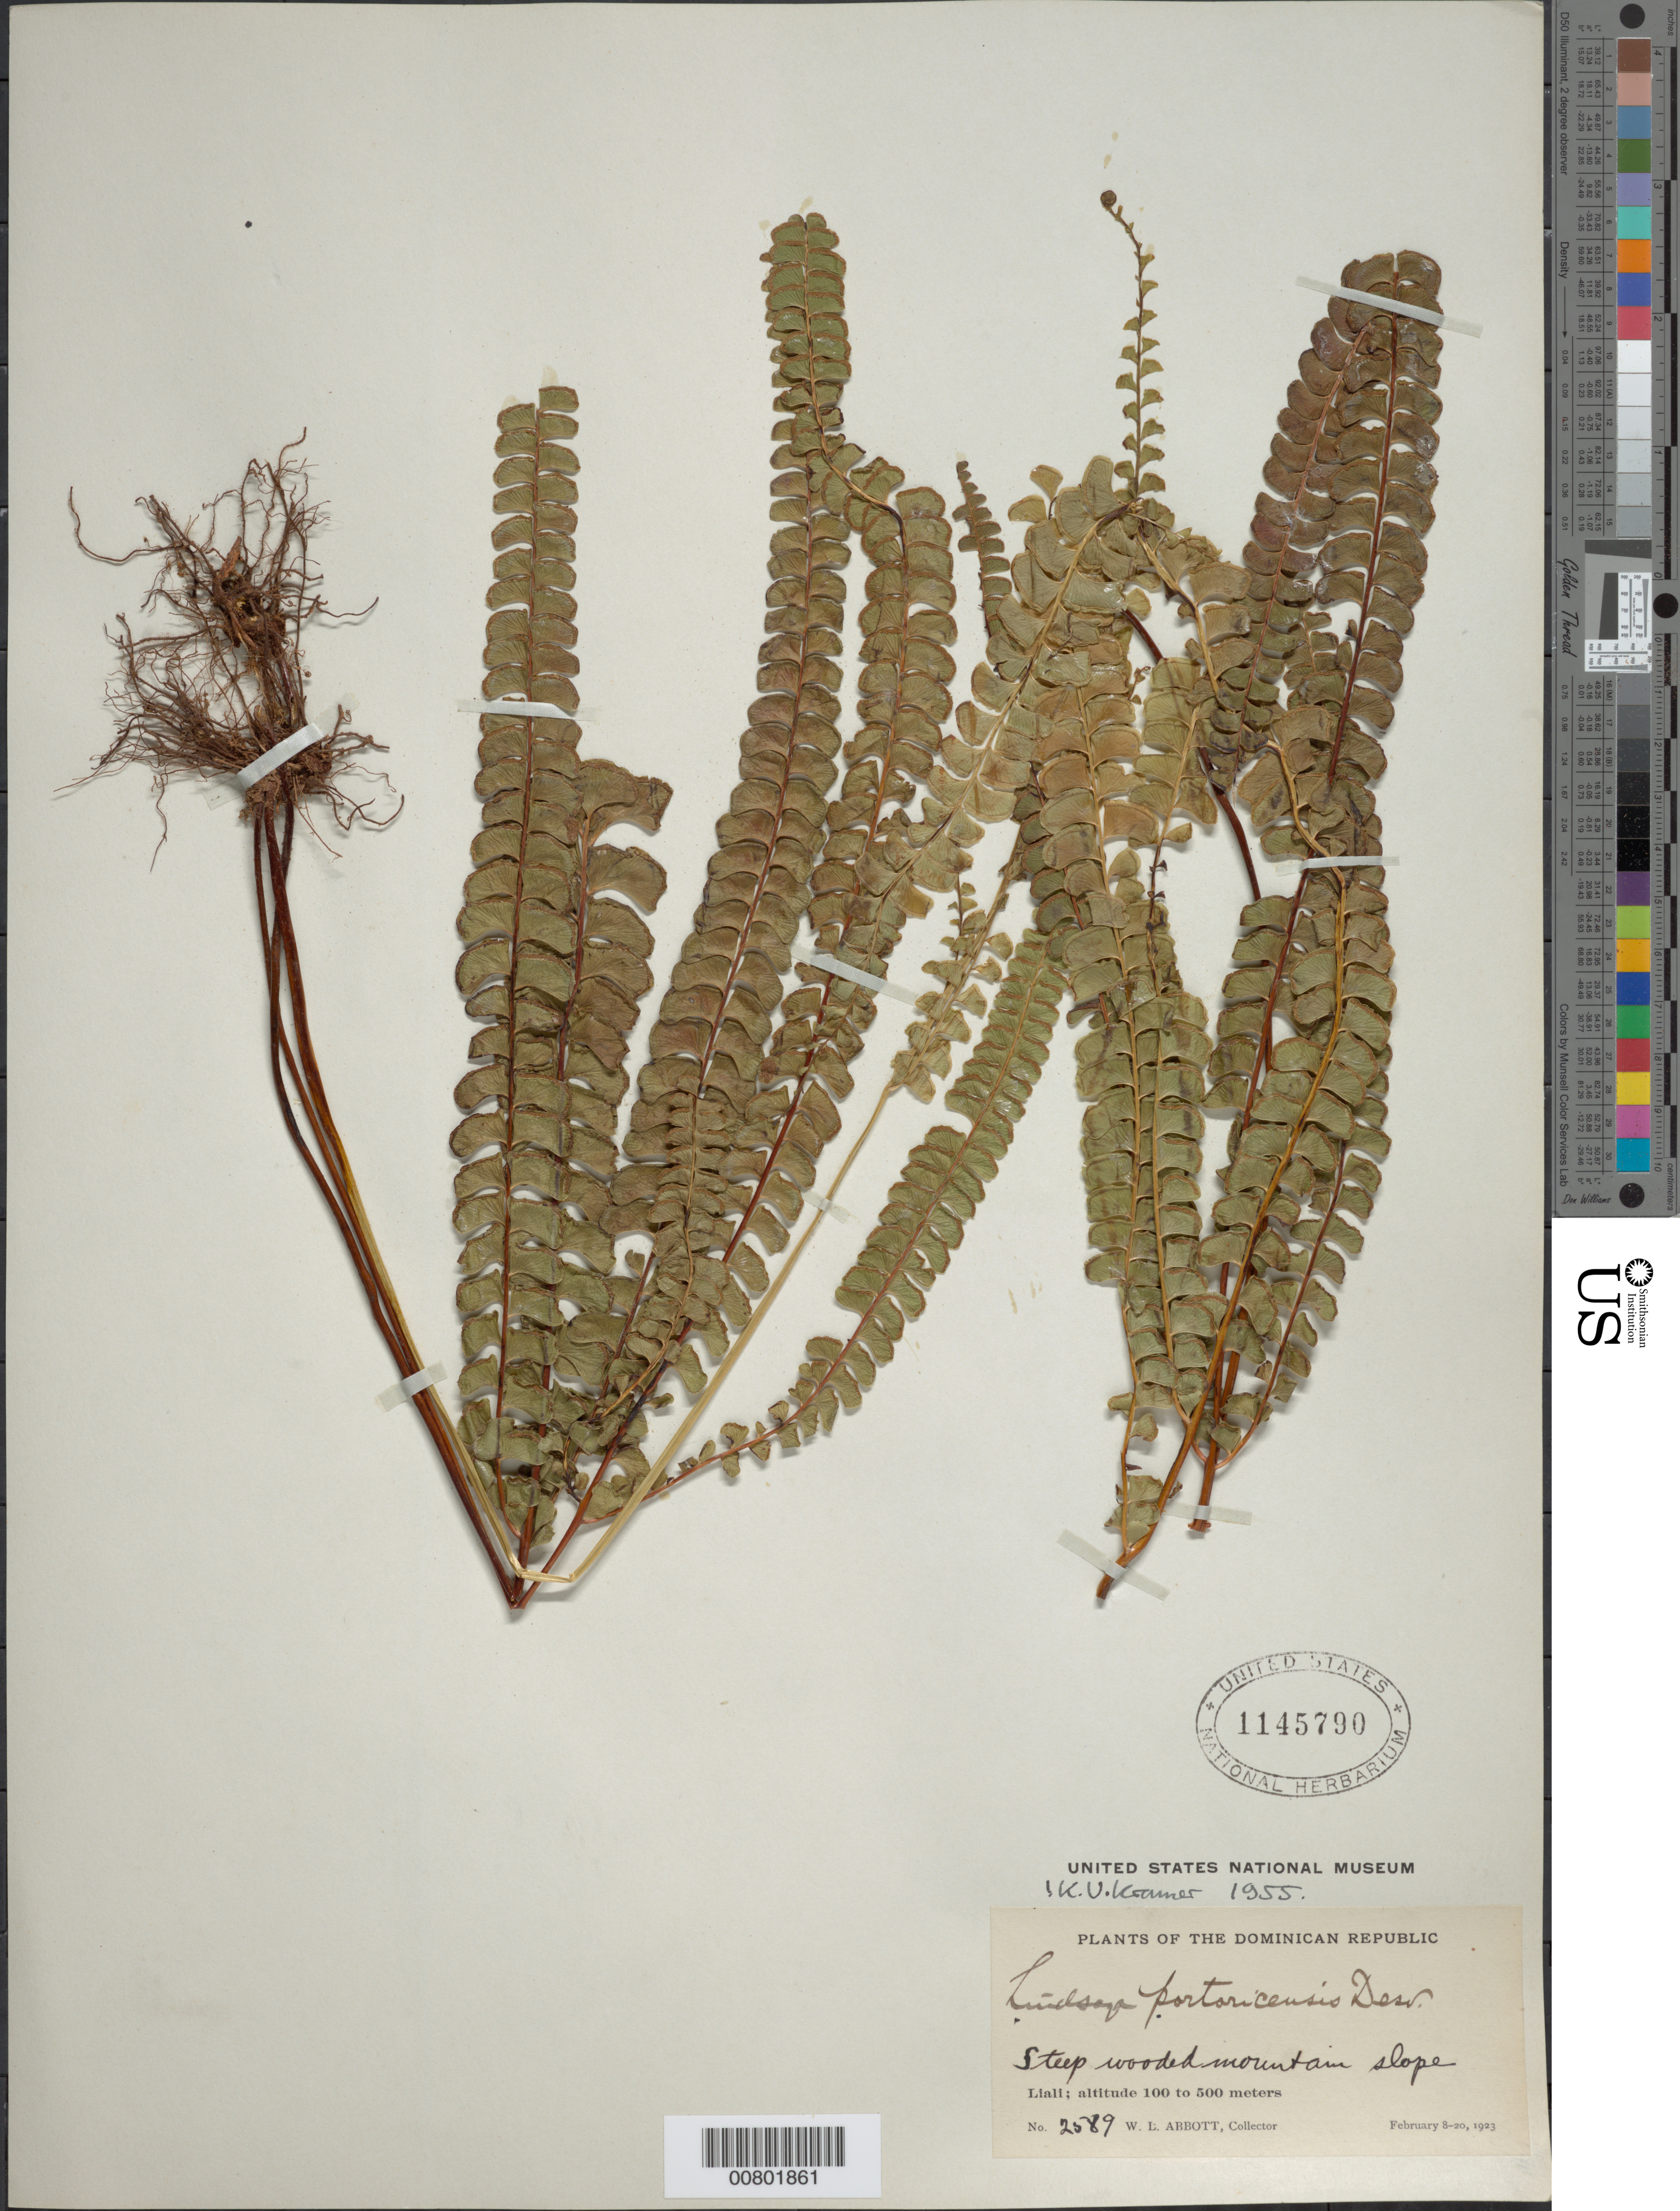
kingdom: Plantae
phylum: Tracheophyta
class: Polypodiopsida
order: Polypodiales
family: Lindsaeaceae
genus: Lindsaea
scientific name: Lindsaea portoricensis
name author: Desv.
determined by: Kramer, K. U.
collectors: W. L. Abbott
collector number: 2589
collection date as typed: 08 Feb 1923 to 20 Feb 1923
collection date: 1923-02-08/1923-02-20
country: Dominican Republic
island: Hispaniola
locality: Liali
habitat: Steep wooded mountain slope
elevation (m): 100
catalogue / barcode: US 1145790